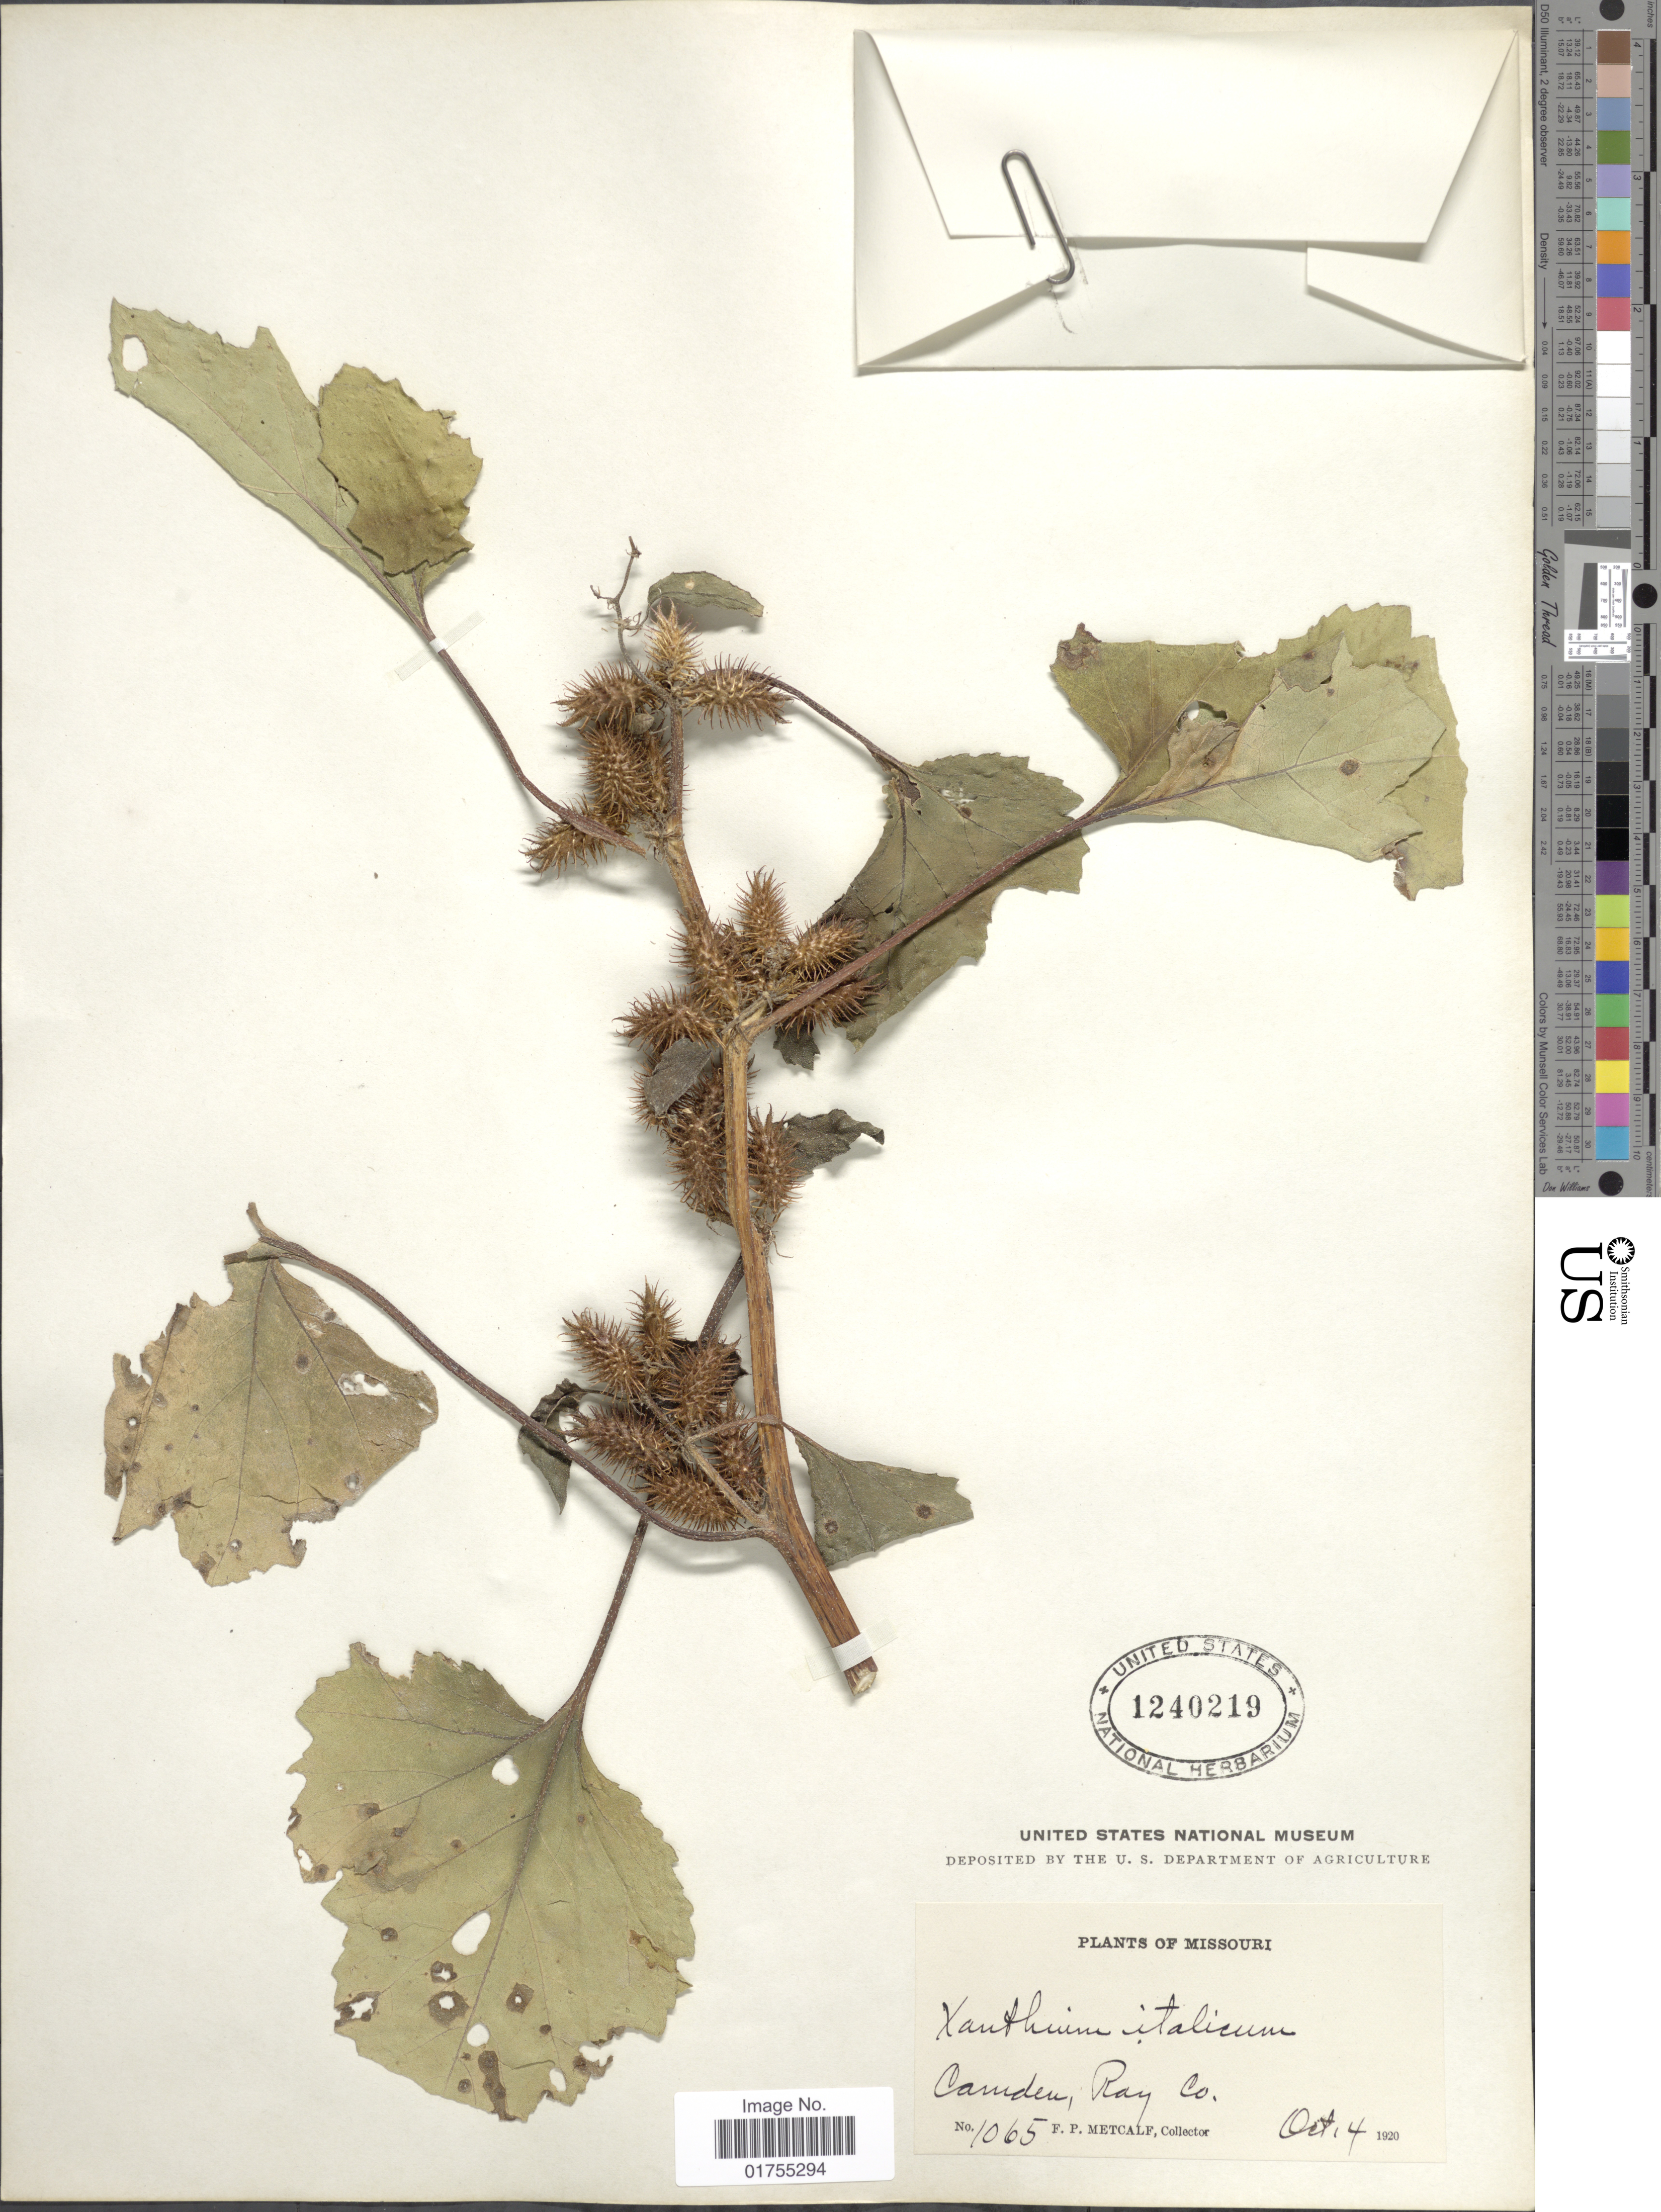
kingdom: Plantae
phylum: Tracheophyta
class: Magnoliopsida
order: Asterales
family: Asteraceae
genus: Xanthium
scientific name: Xanthium strumarium var. canadense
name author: (Mill.) Torr. & A. Gray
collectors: F. Metcalf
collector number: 1065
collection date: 1920-10-04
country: United States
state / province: Missouri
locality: Camden, Ray Co.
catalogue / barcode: US 1240219